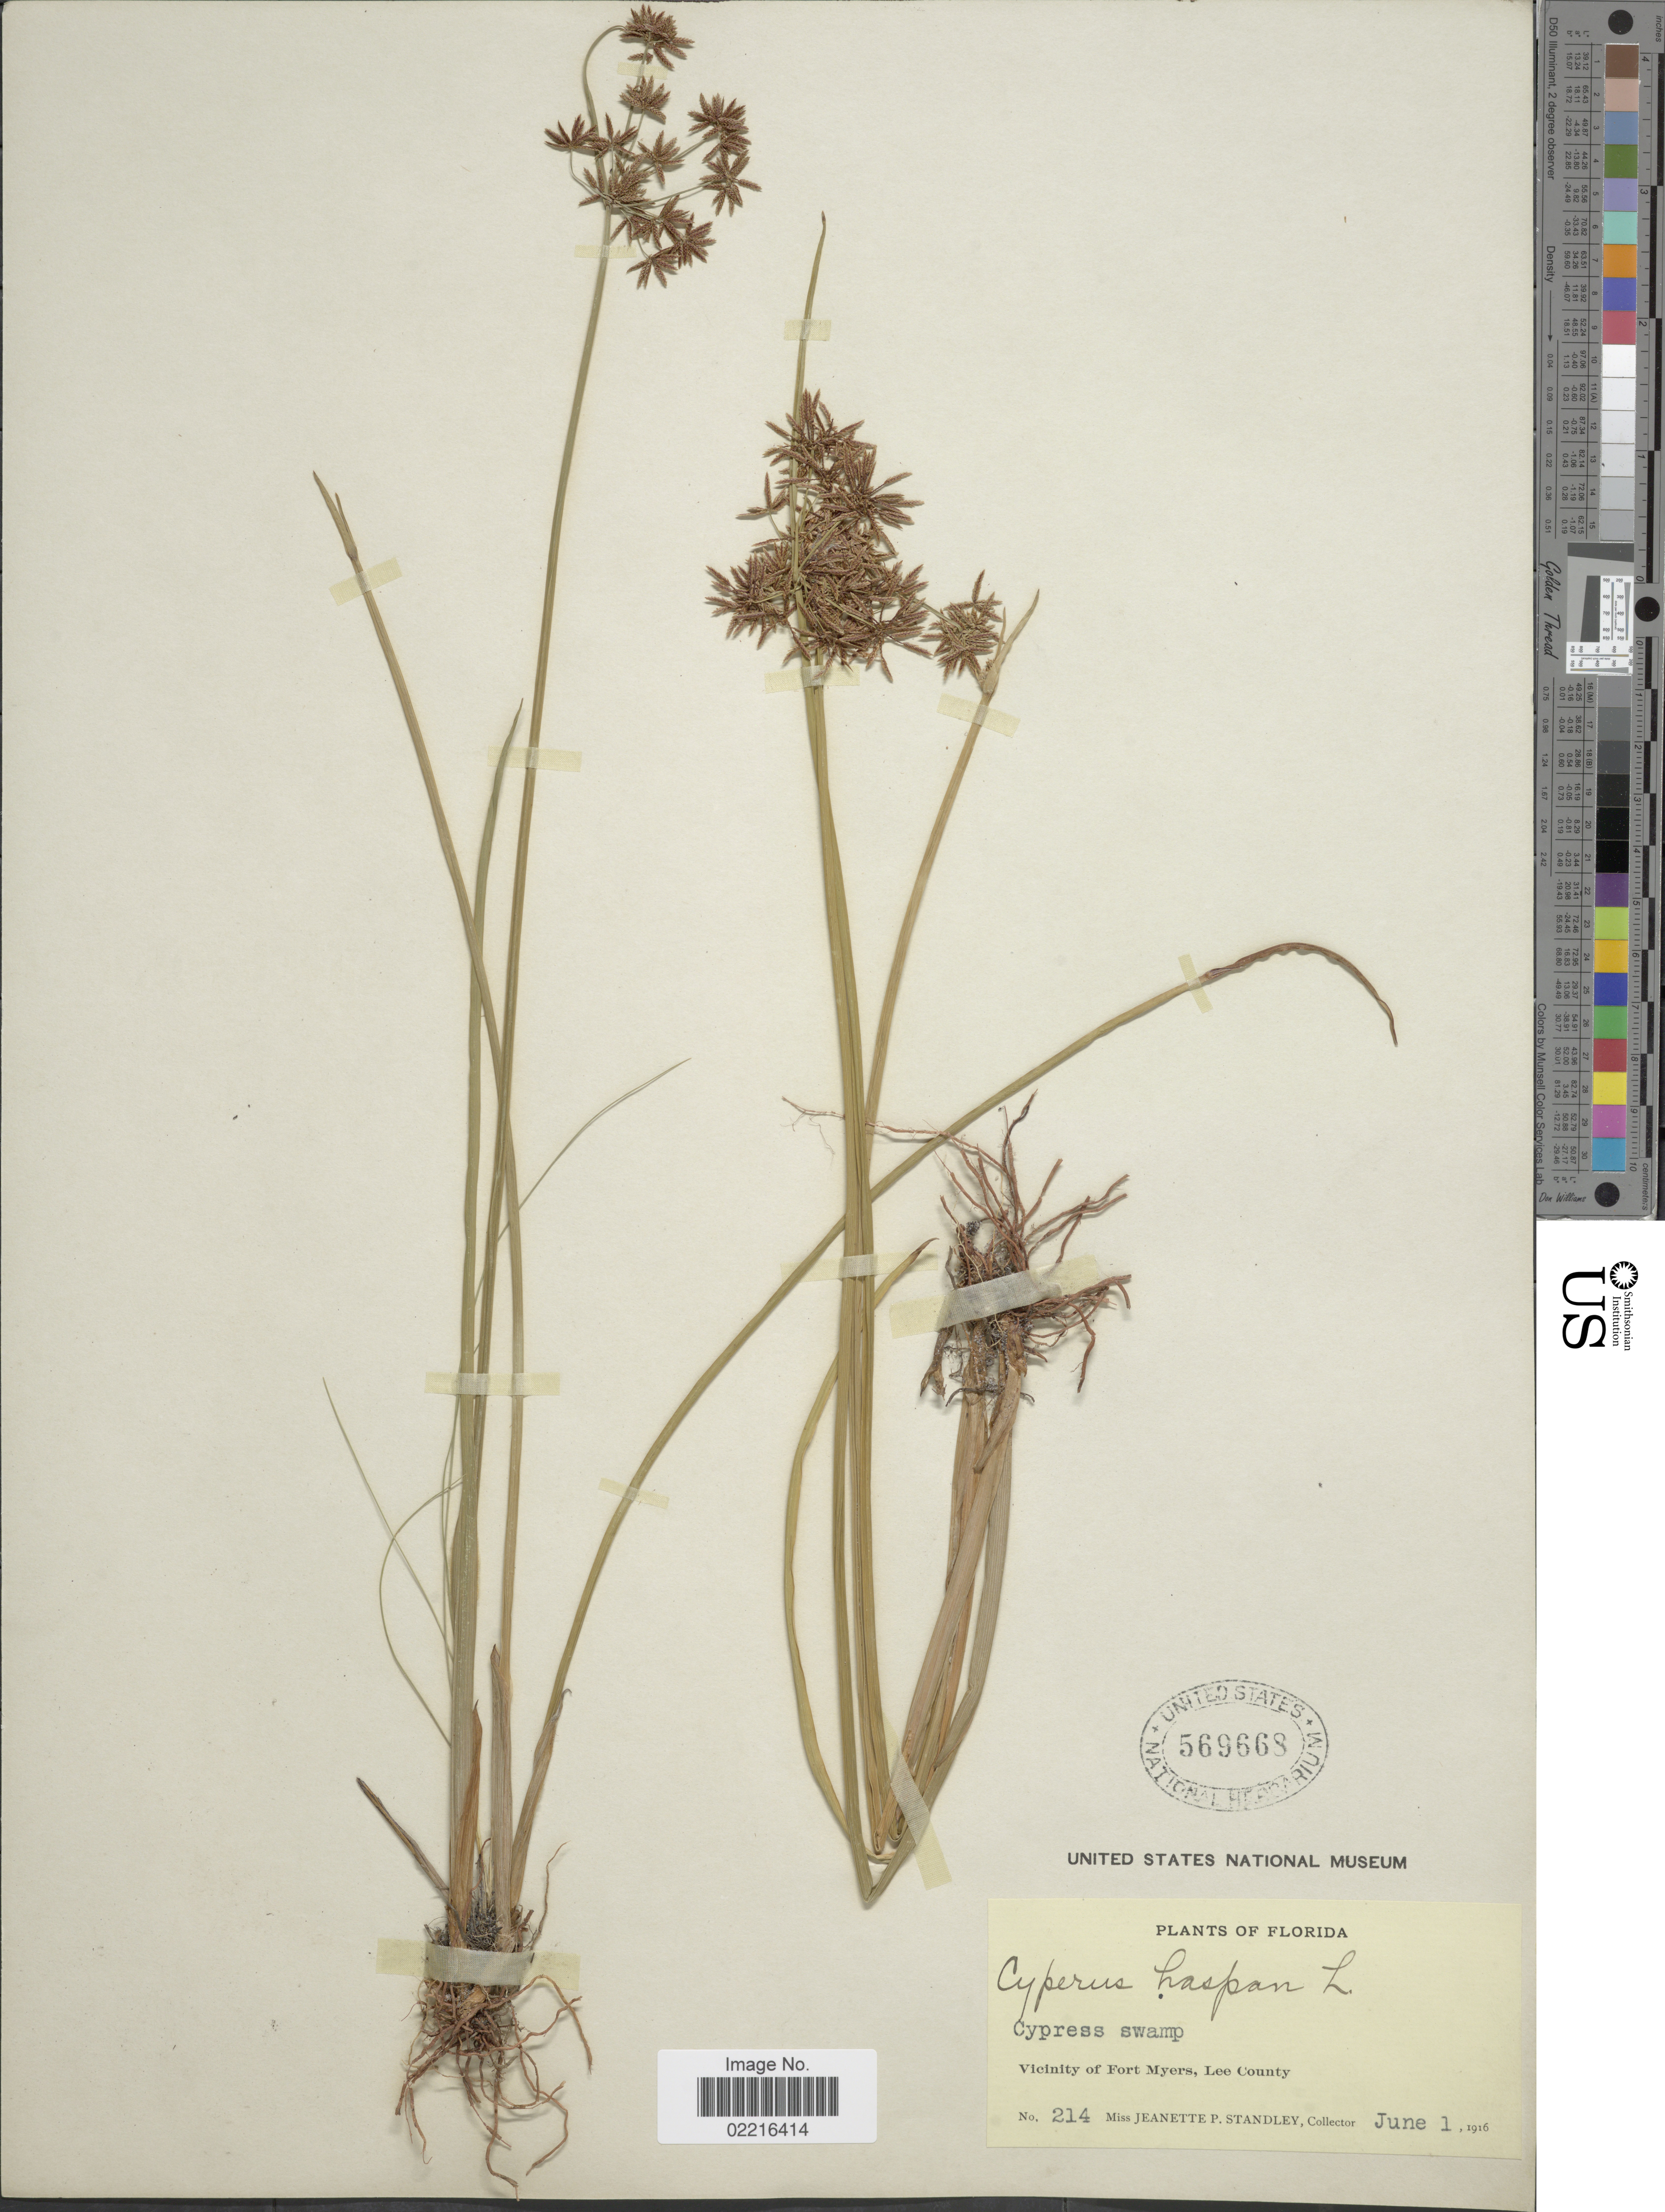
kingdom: Plantae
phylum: Tracheophyta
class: Liliopsida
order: Poales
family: Cyperaceae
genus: Cyperus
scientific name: Cyperus haspan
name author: L.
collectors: J. P. Standley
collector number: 214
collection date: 1916-06-01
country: United States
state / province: Florida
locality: Vicinity of Fort Myers, Lee County, Cypress swamp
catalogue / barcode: US 569668